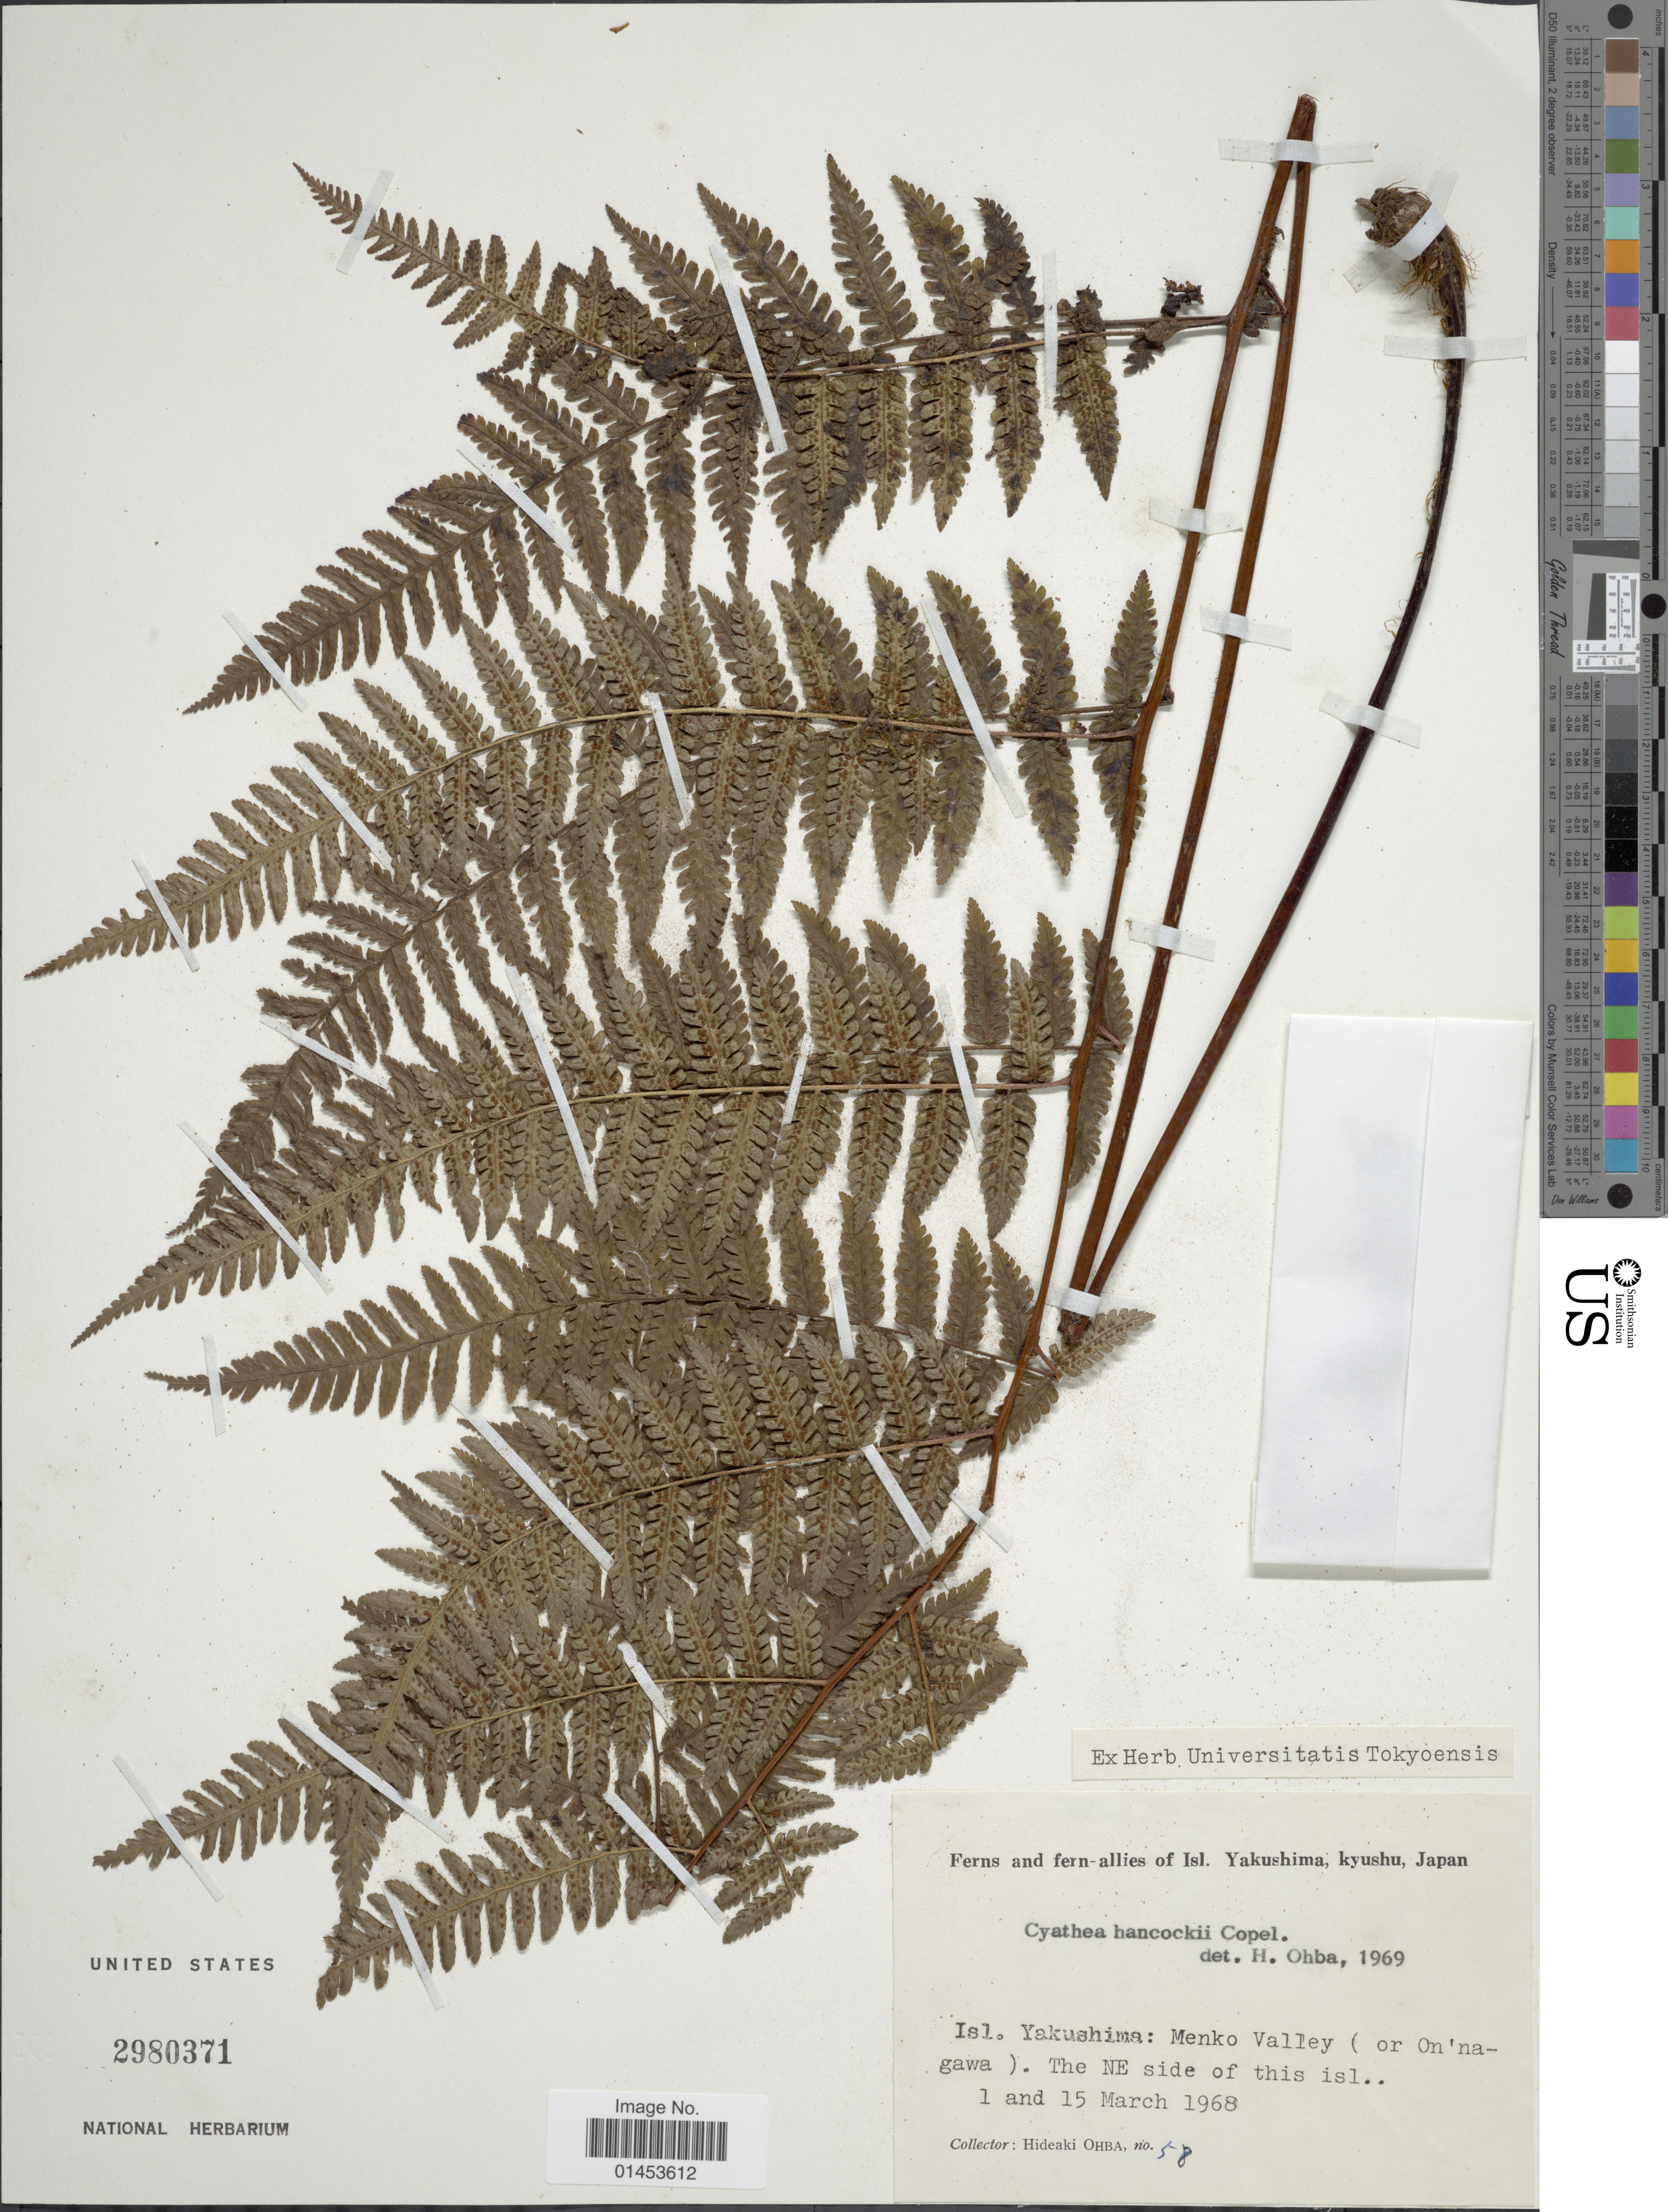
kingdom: Plantae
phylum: Tracheophyta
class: Polypodiopsida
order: Cyatheales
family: Cyatheaceae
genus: Cyathea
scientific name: Cyathea hancockii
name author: Copel.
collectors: H. Ohba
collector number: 58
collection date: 1968-03-01/1968-03-15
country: Japan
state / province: Kagosima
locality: Isl. Yakushima, Kyushu, Menko valley(or On'nagawa) the NE side of this isl.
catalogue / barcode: US 2980371